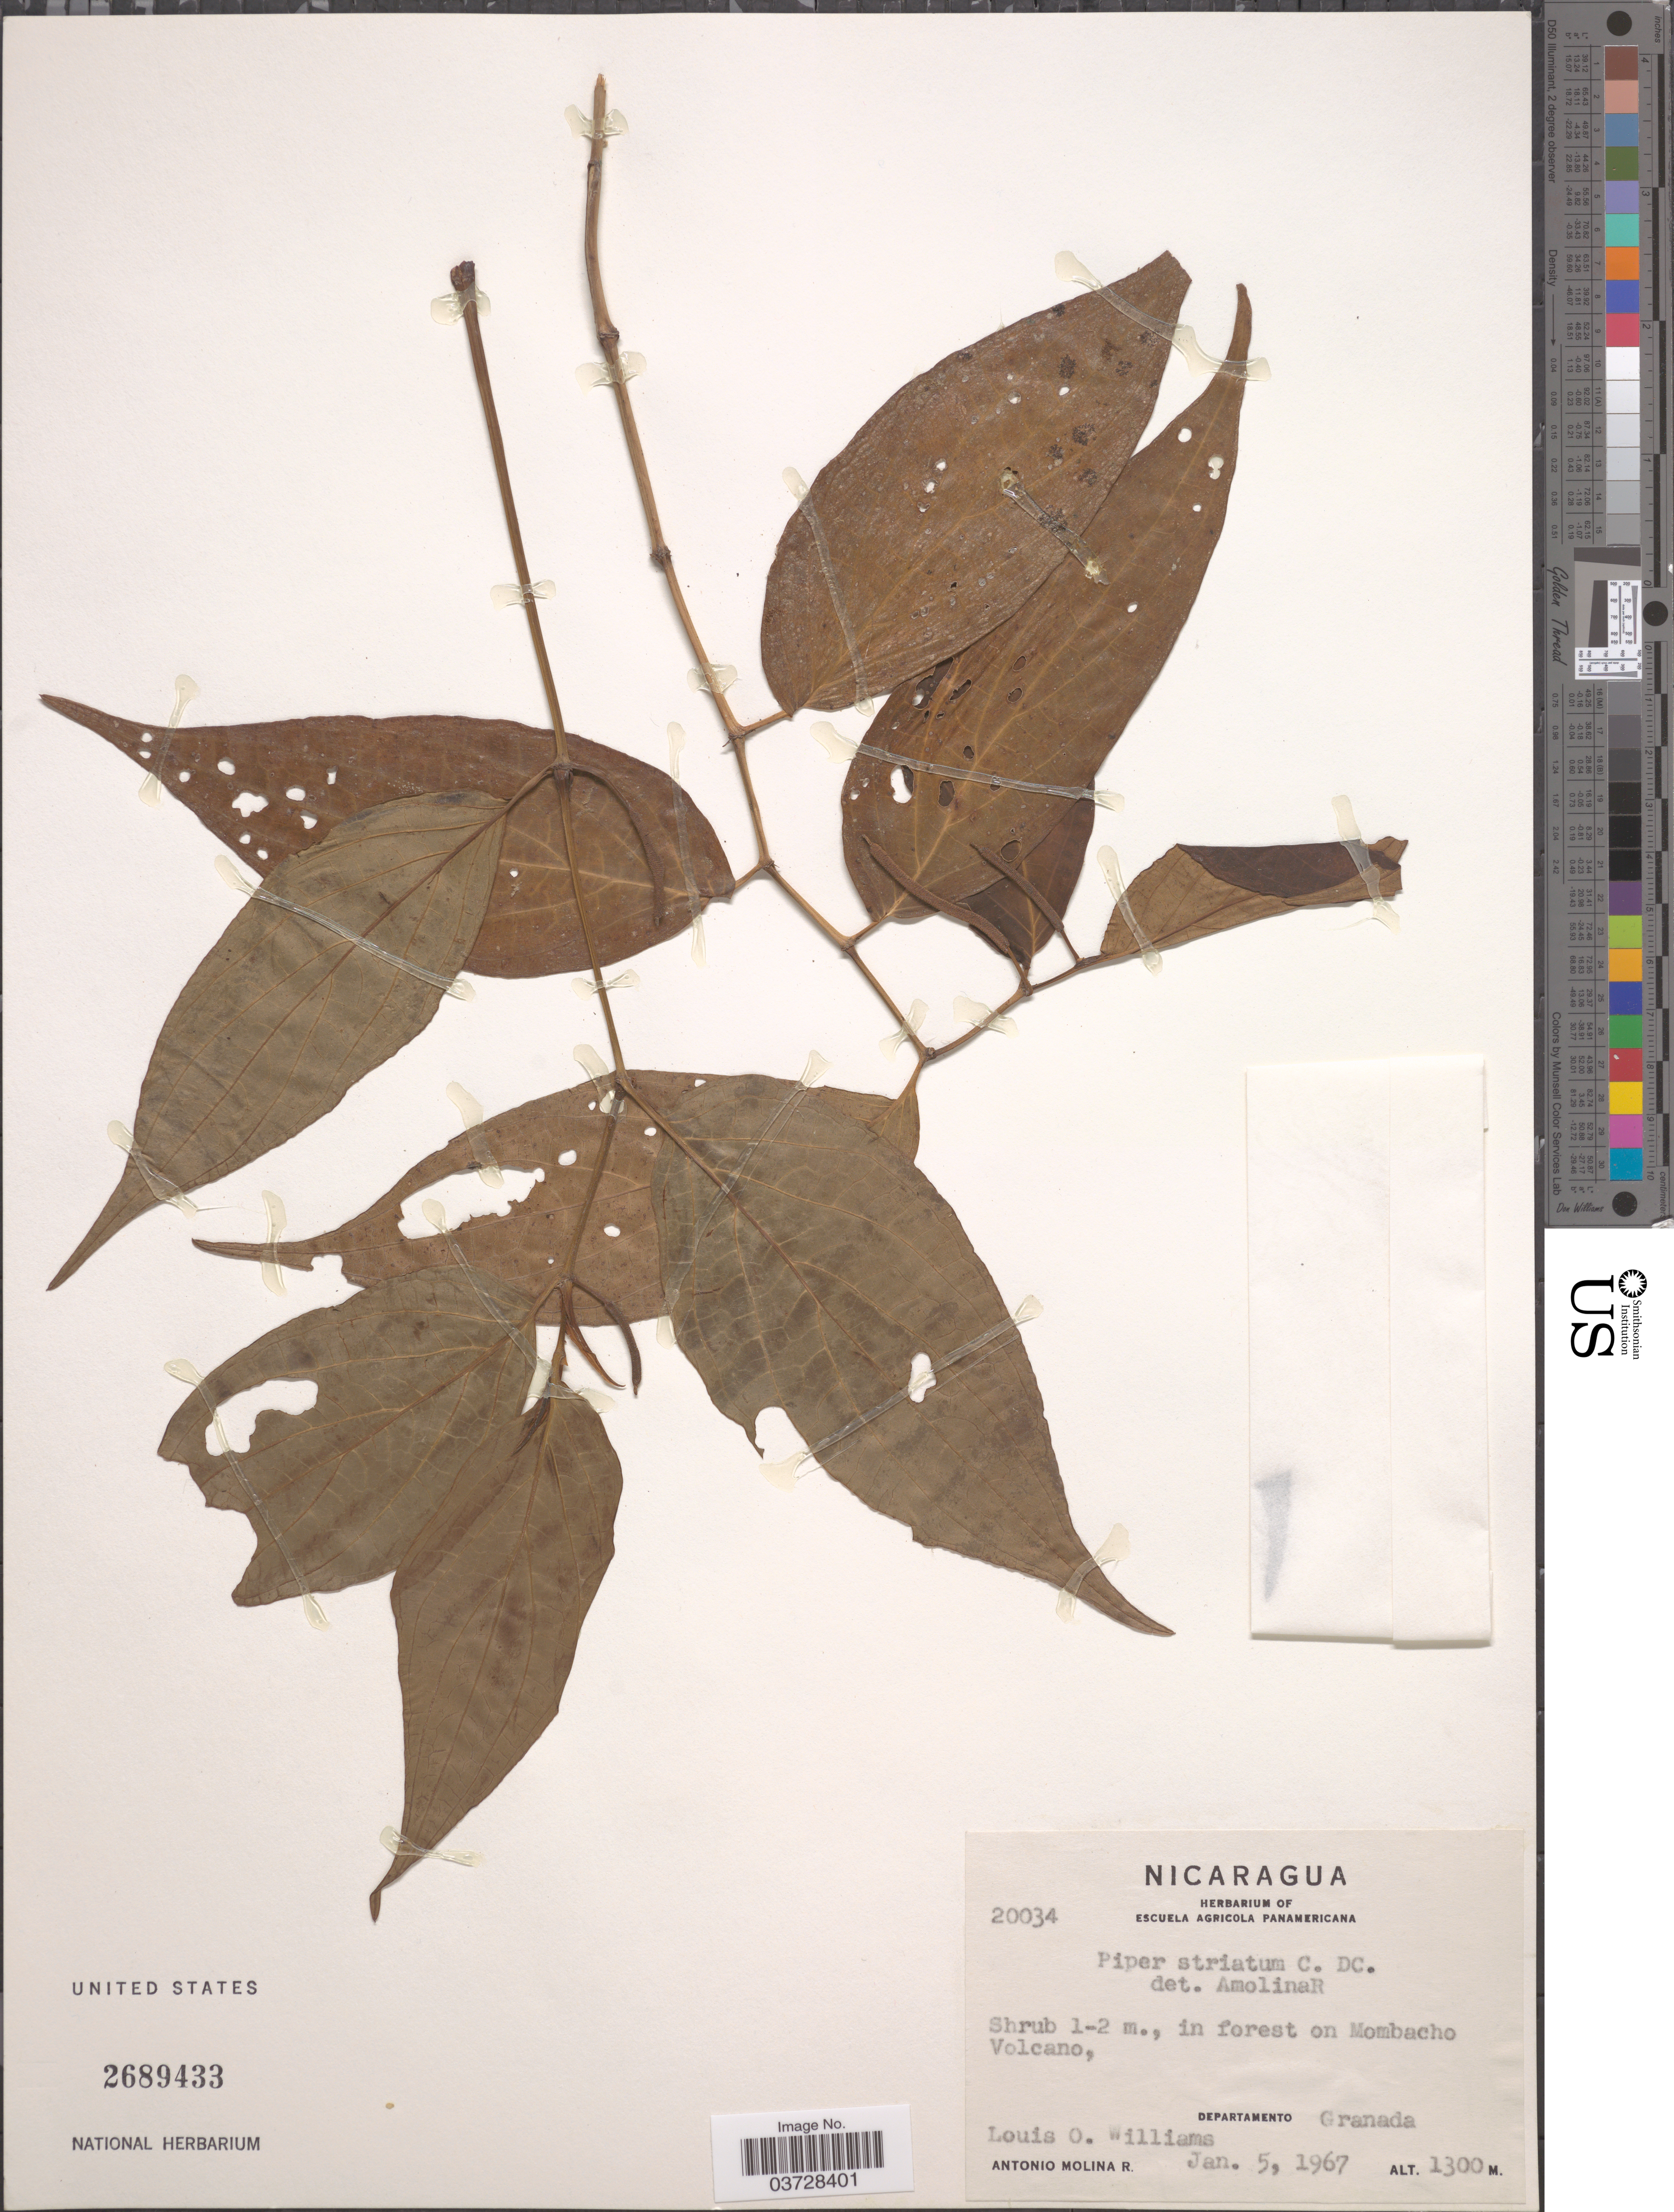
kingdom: Plantae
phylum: Tracheophyta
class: Magnoliopsida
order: Piperales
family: Piperaceae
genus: Piper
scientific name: Piper striatum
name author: C. DC. in Elmer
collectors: L. O. Williams & A. Molina R.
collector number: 20034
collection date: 1967-01-05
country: Nicaragua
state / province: Granada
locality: In forest on Mombacho Volcano, Departamento Granada.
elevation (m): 1300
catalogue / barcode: US 2689433